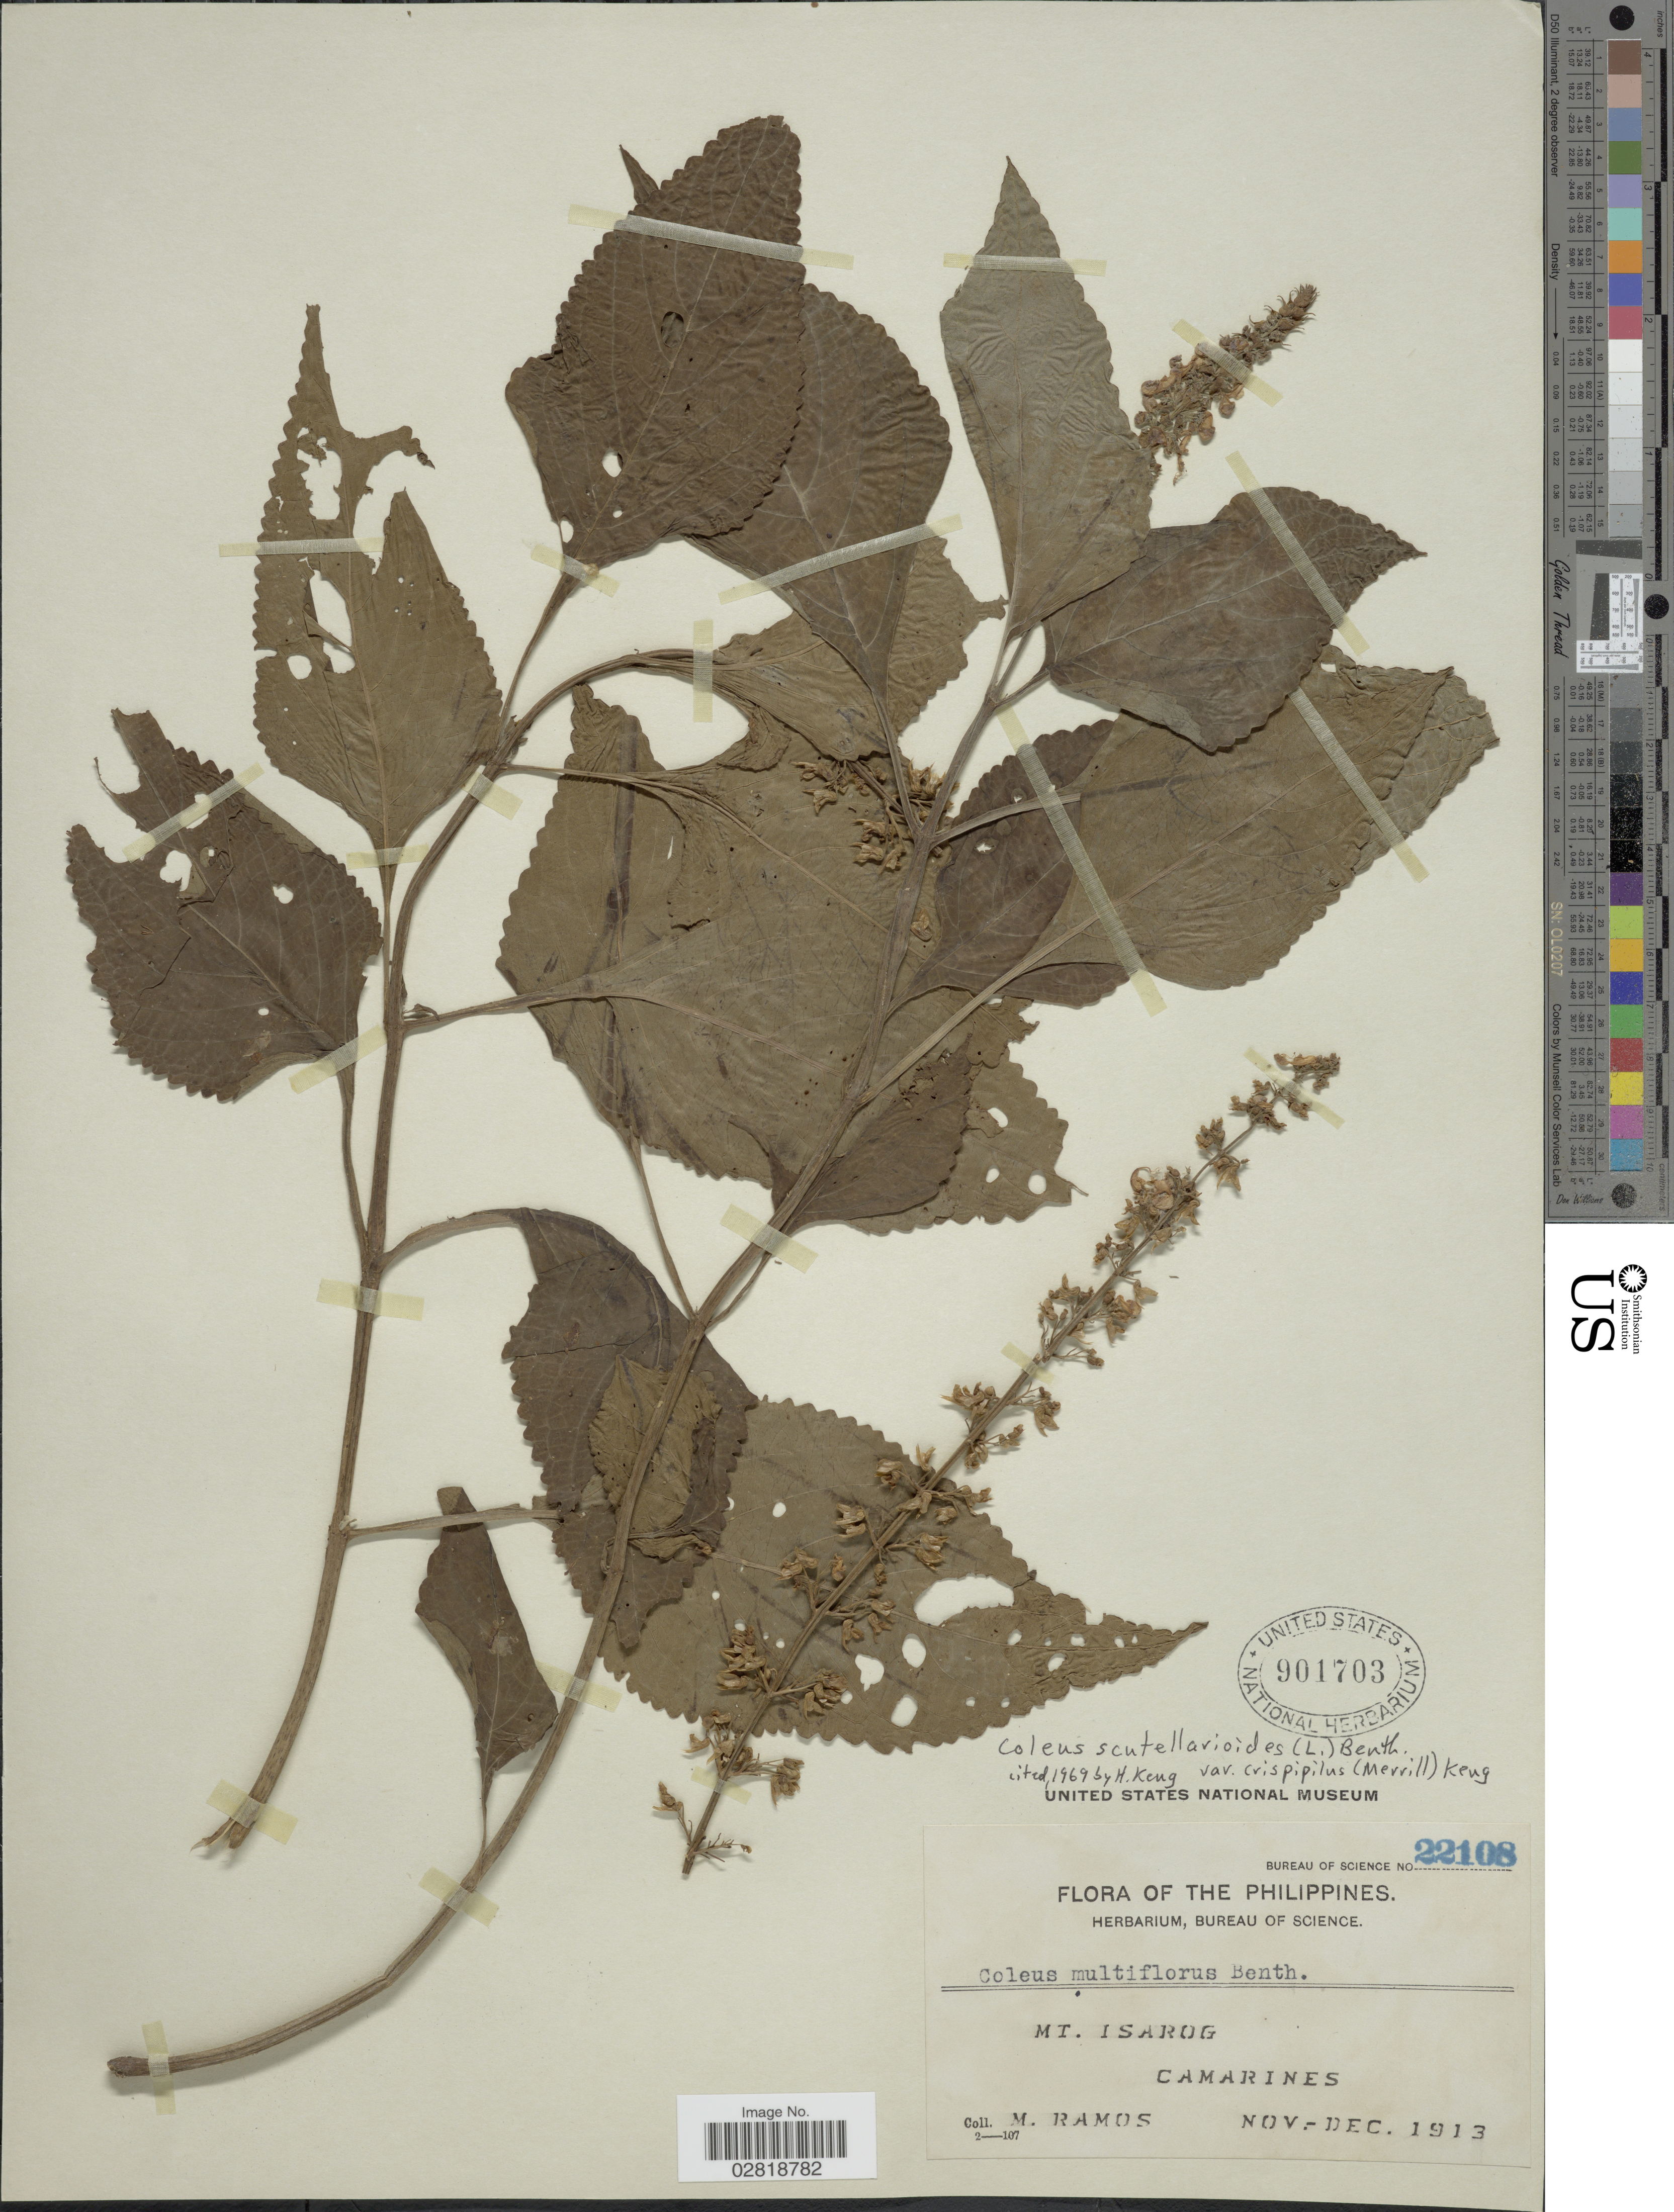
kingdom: Plantae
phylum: Tracheophyta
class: Magnoliopsida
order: Lamiales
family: Lamiaceae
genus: Plectranthus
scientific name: Plectranthus scutellarioides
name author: (L.) R. Br.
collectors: M. Ramos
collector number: Bureau of Science 22108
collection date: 1913-11/1913-12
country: Philippines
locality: Mt. Isarog. Camarines.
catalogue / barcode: US 901703